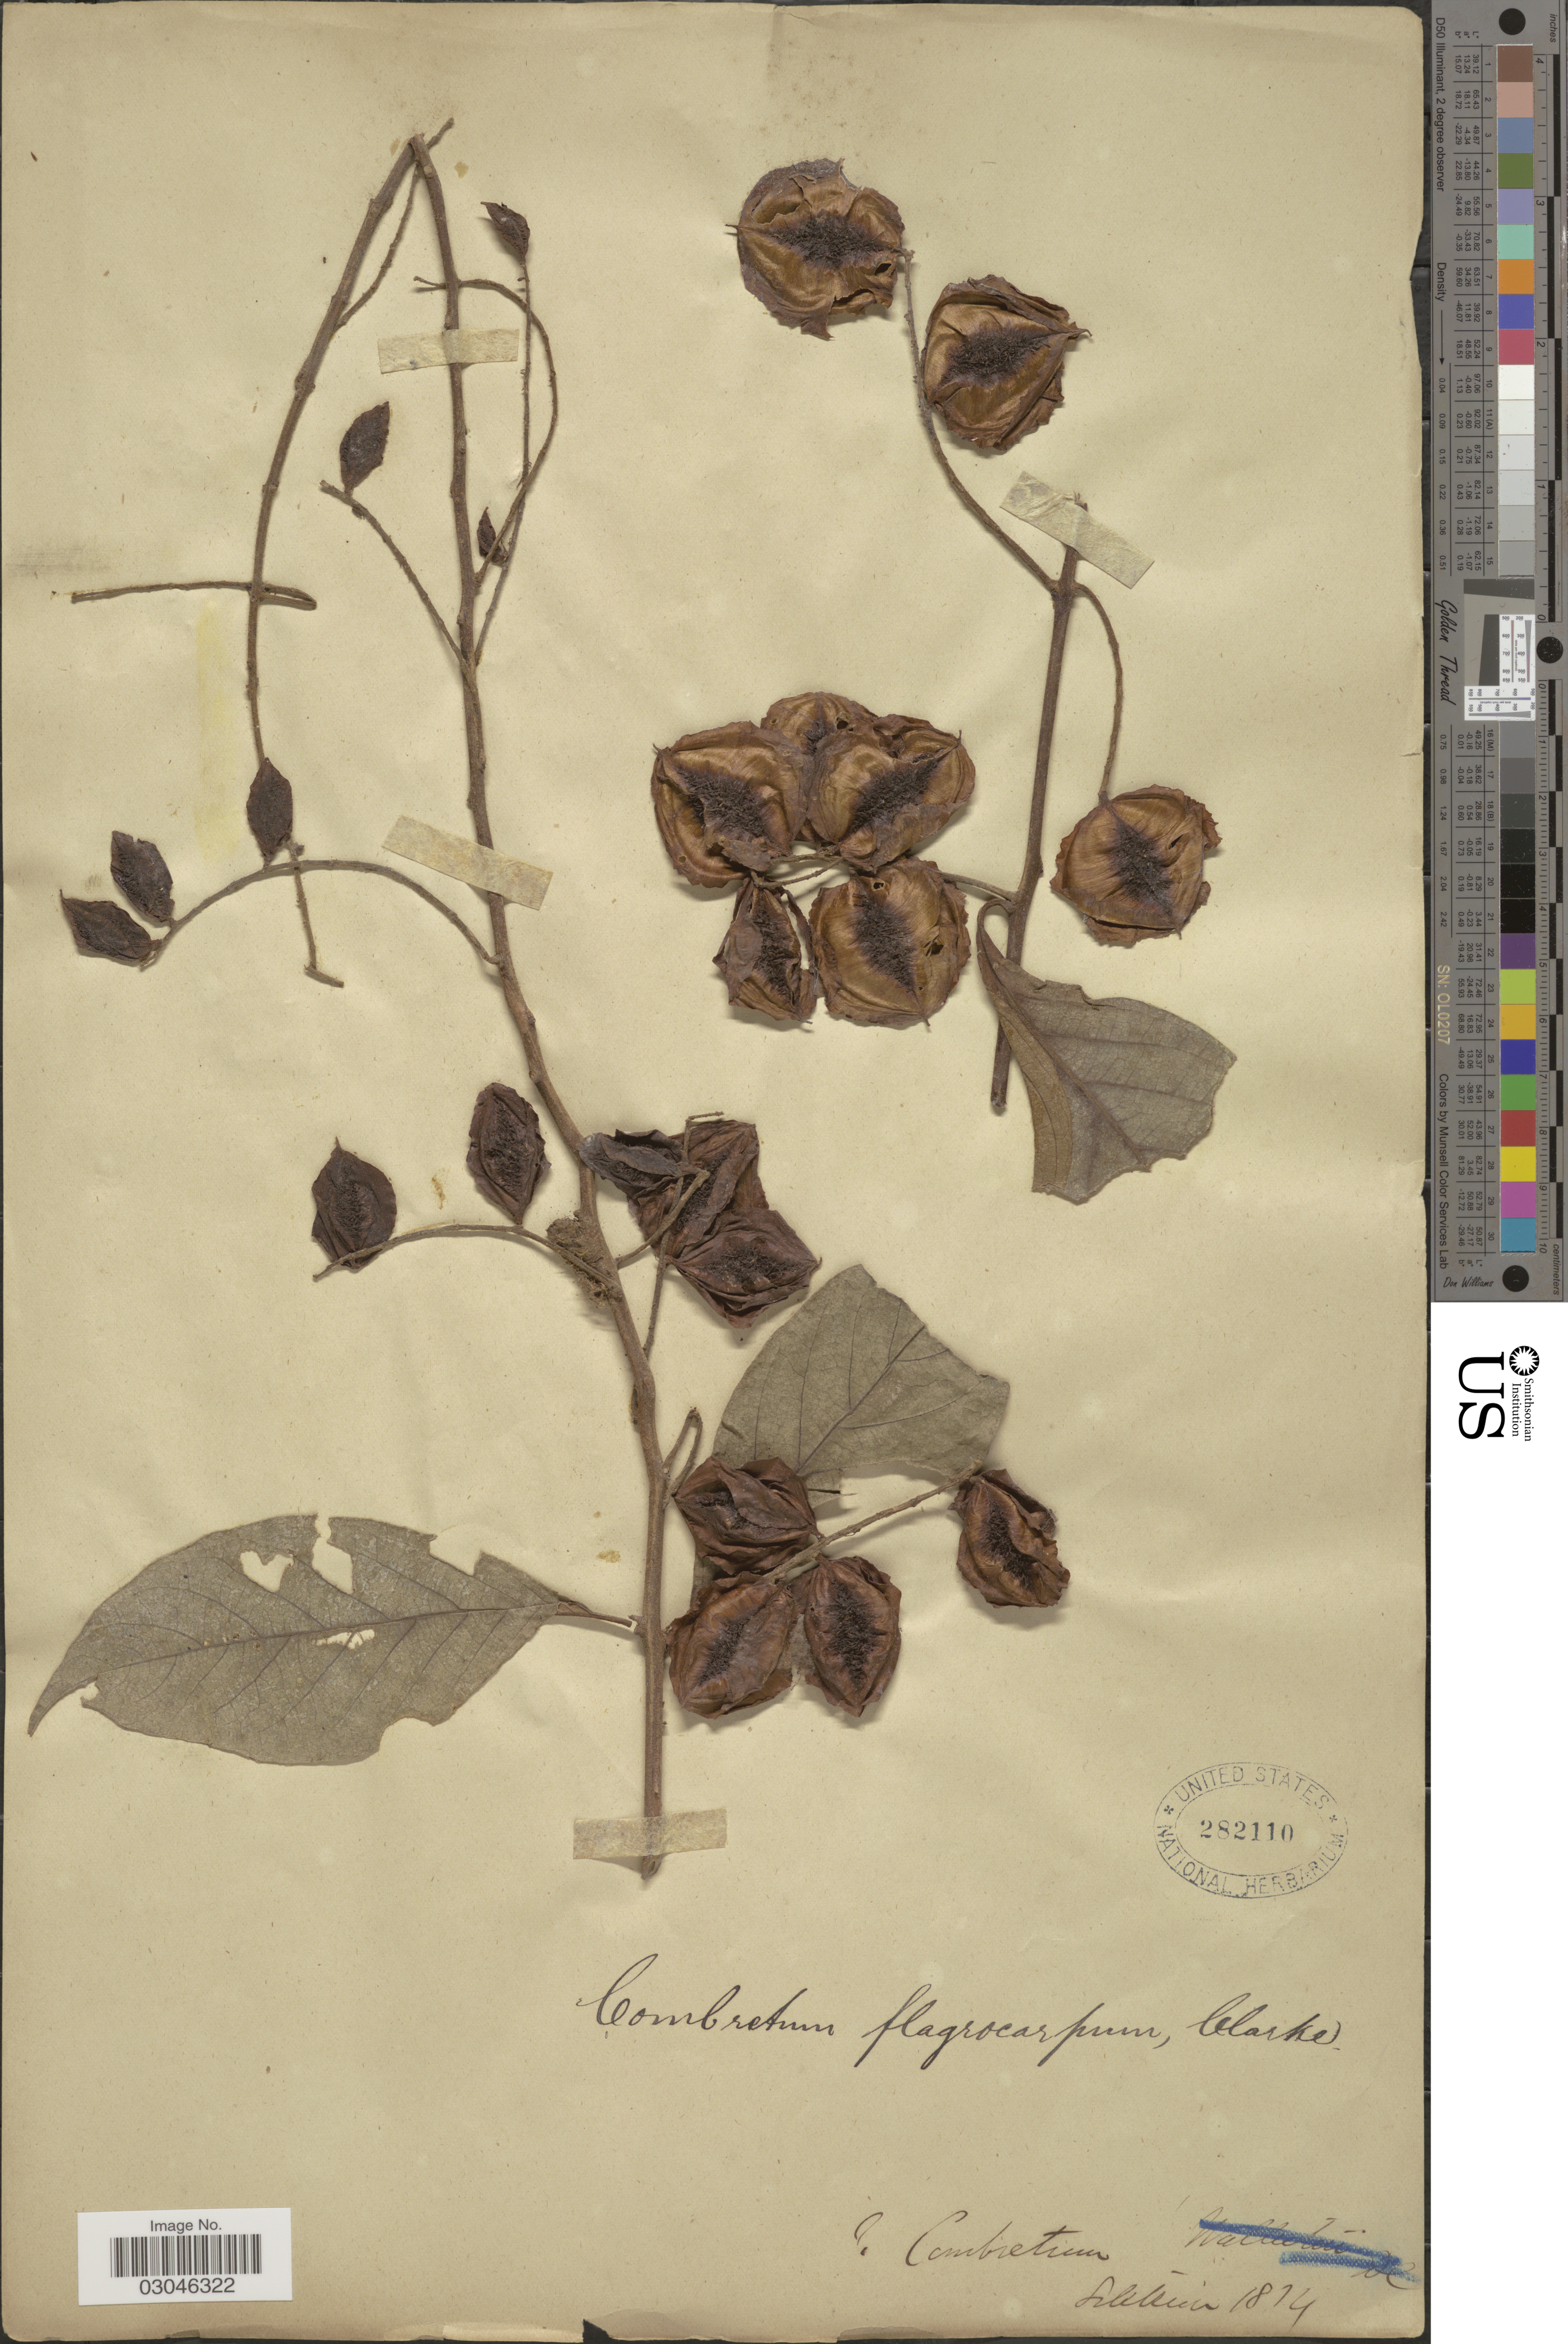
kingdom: Plantae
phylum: Tracheophyta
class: Magnoliopsida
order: Myrtales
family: Combretaceae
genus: Combretum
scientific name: Combretum flagrocarpum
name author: C.B. Clarke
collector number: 1814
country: India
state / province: Sikkim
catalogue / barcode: US 282110